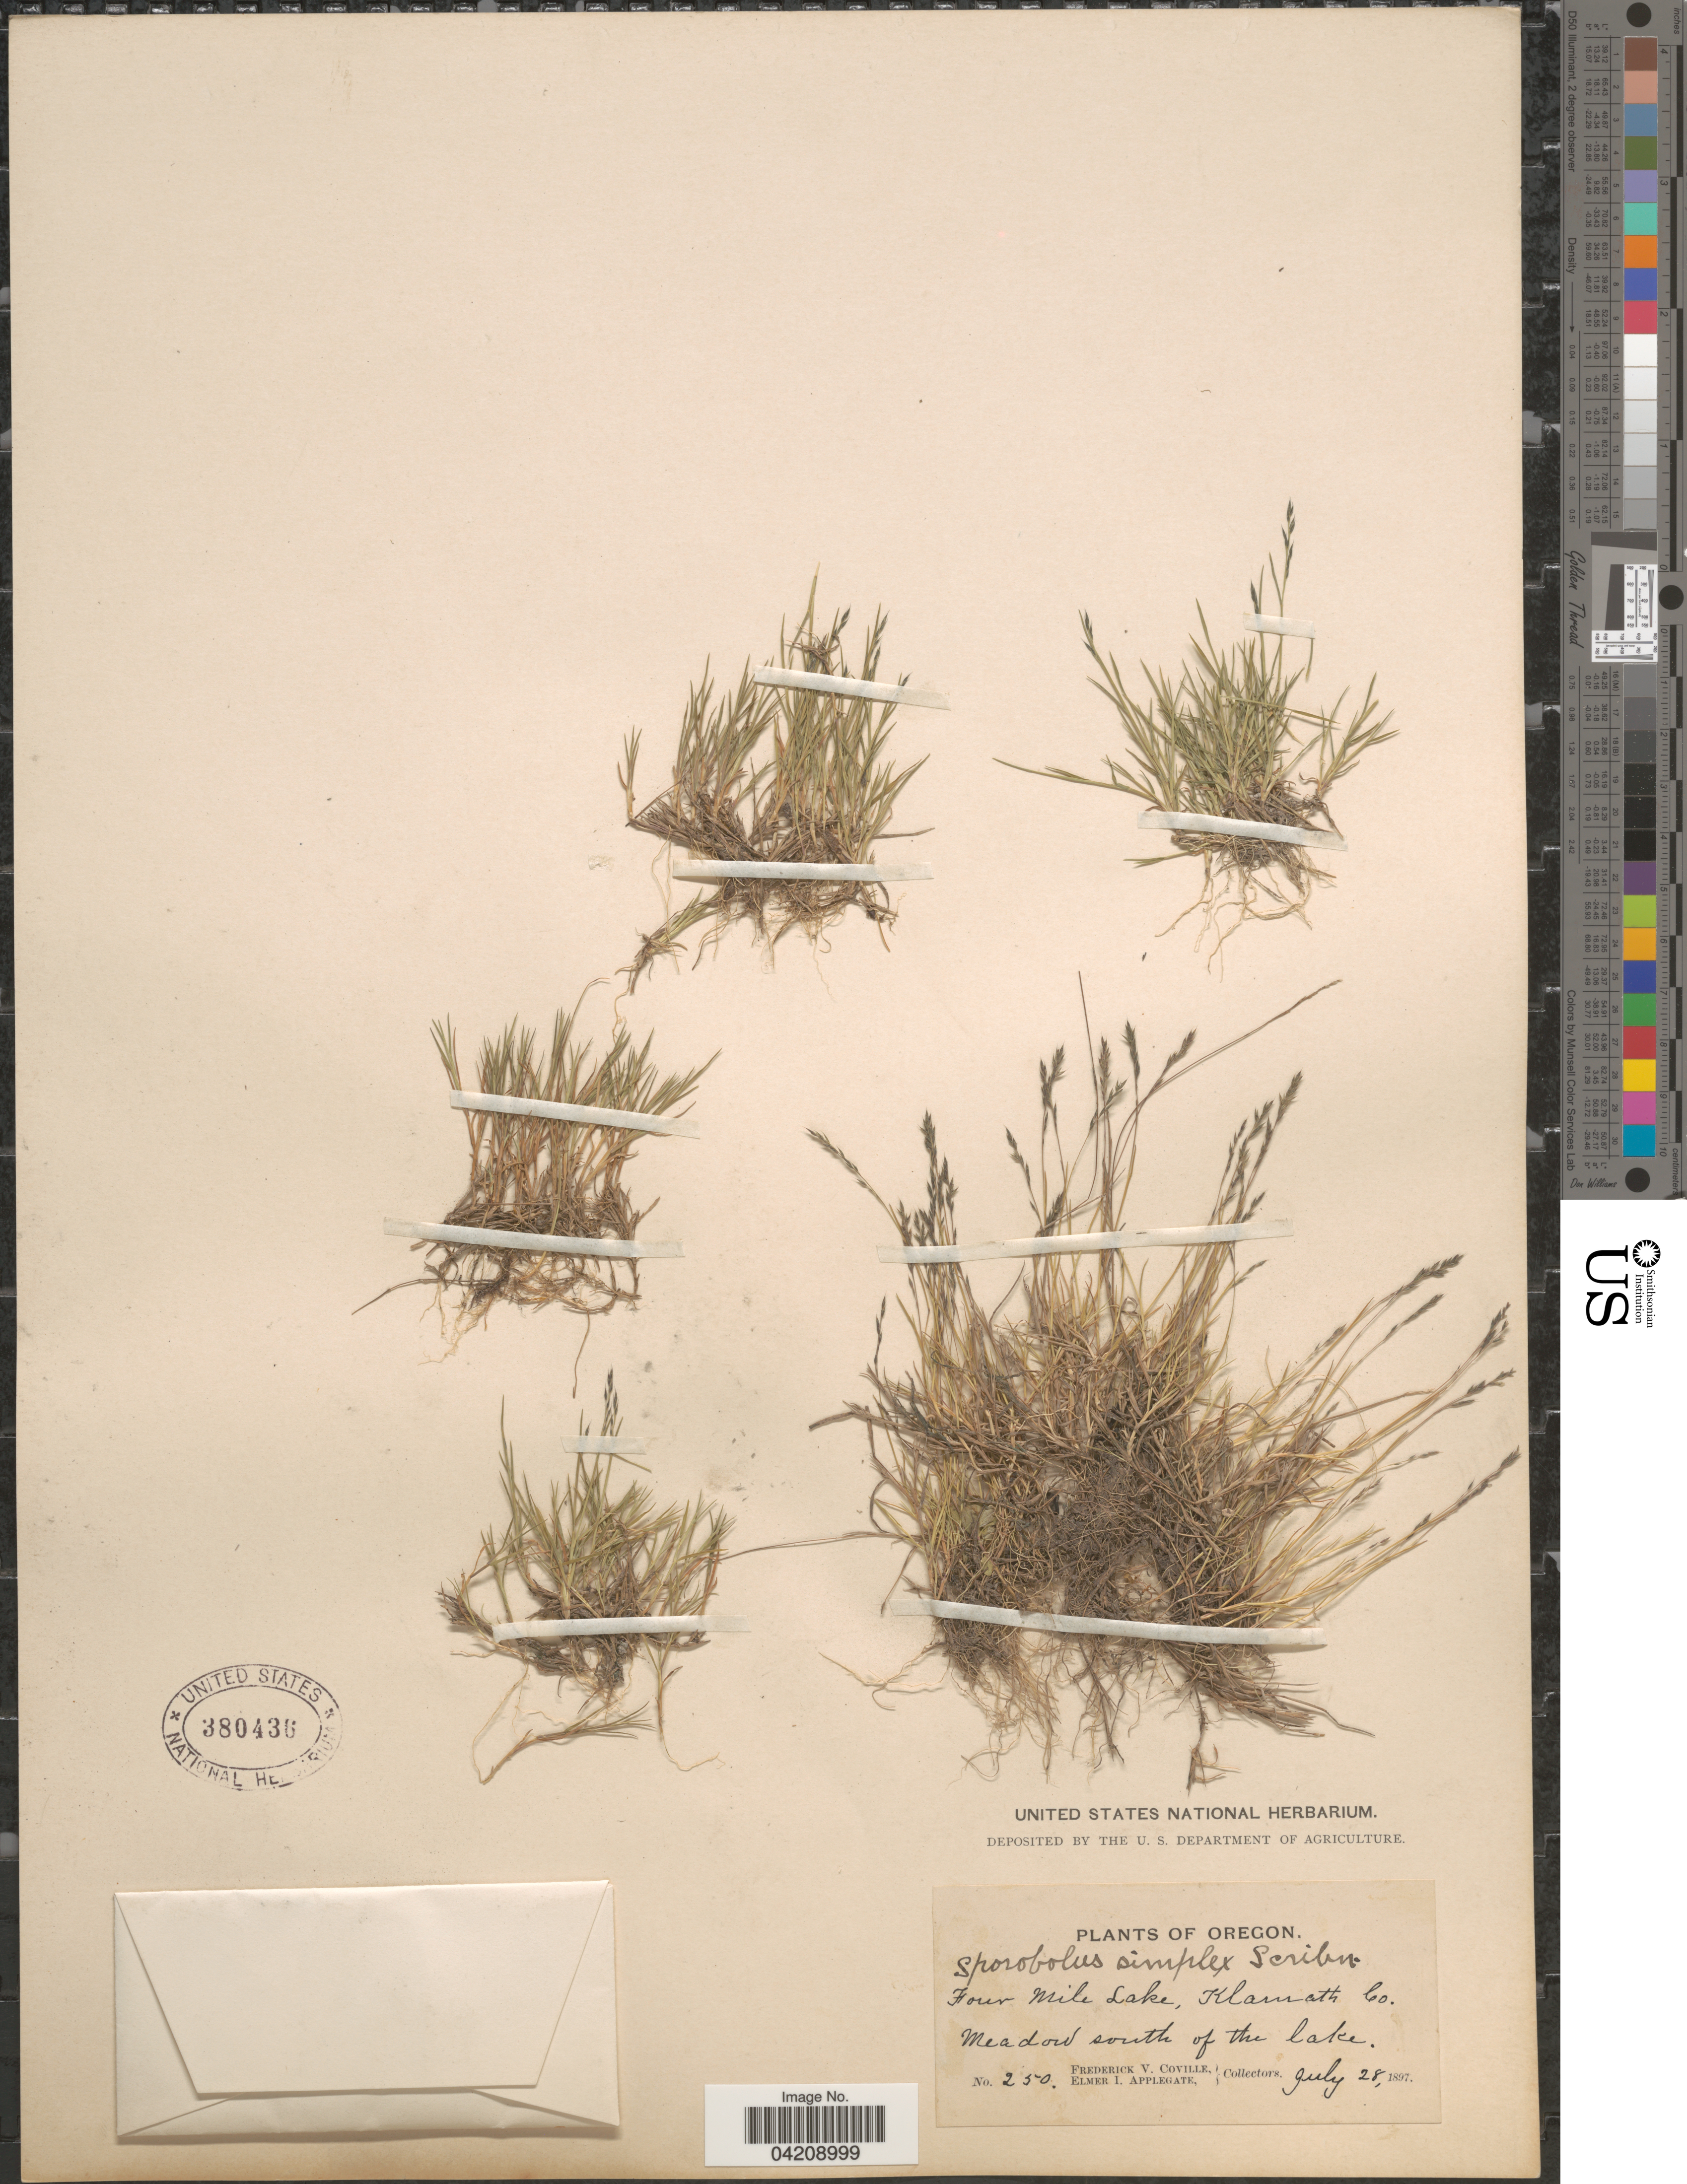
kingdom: Plantae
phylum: Tracheophyta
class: Liliopsida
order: Poales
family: Poaceae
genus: Muhlenbergia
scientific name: Muhlenbergia filiformis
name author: (Thurb. ex S. Watson) Rydb.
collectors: F. V. Coville & E. I. Applegate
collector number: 250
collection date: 1897-07-28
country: United States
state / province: Oregon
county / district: Klamath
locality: Four Mile Lake, Klamath Co. Meadow south of the lake.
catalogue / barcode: US 380436